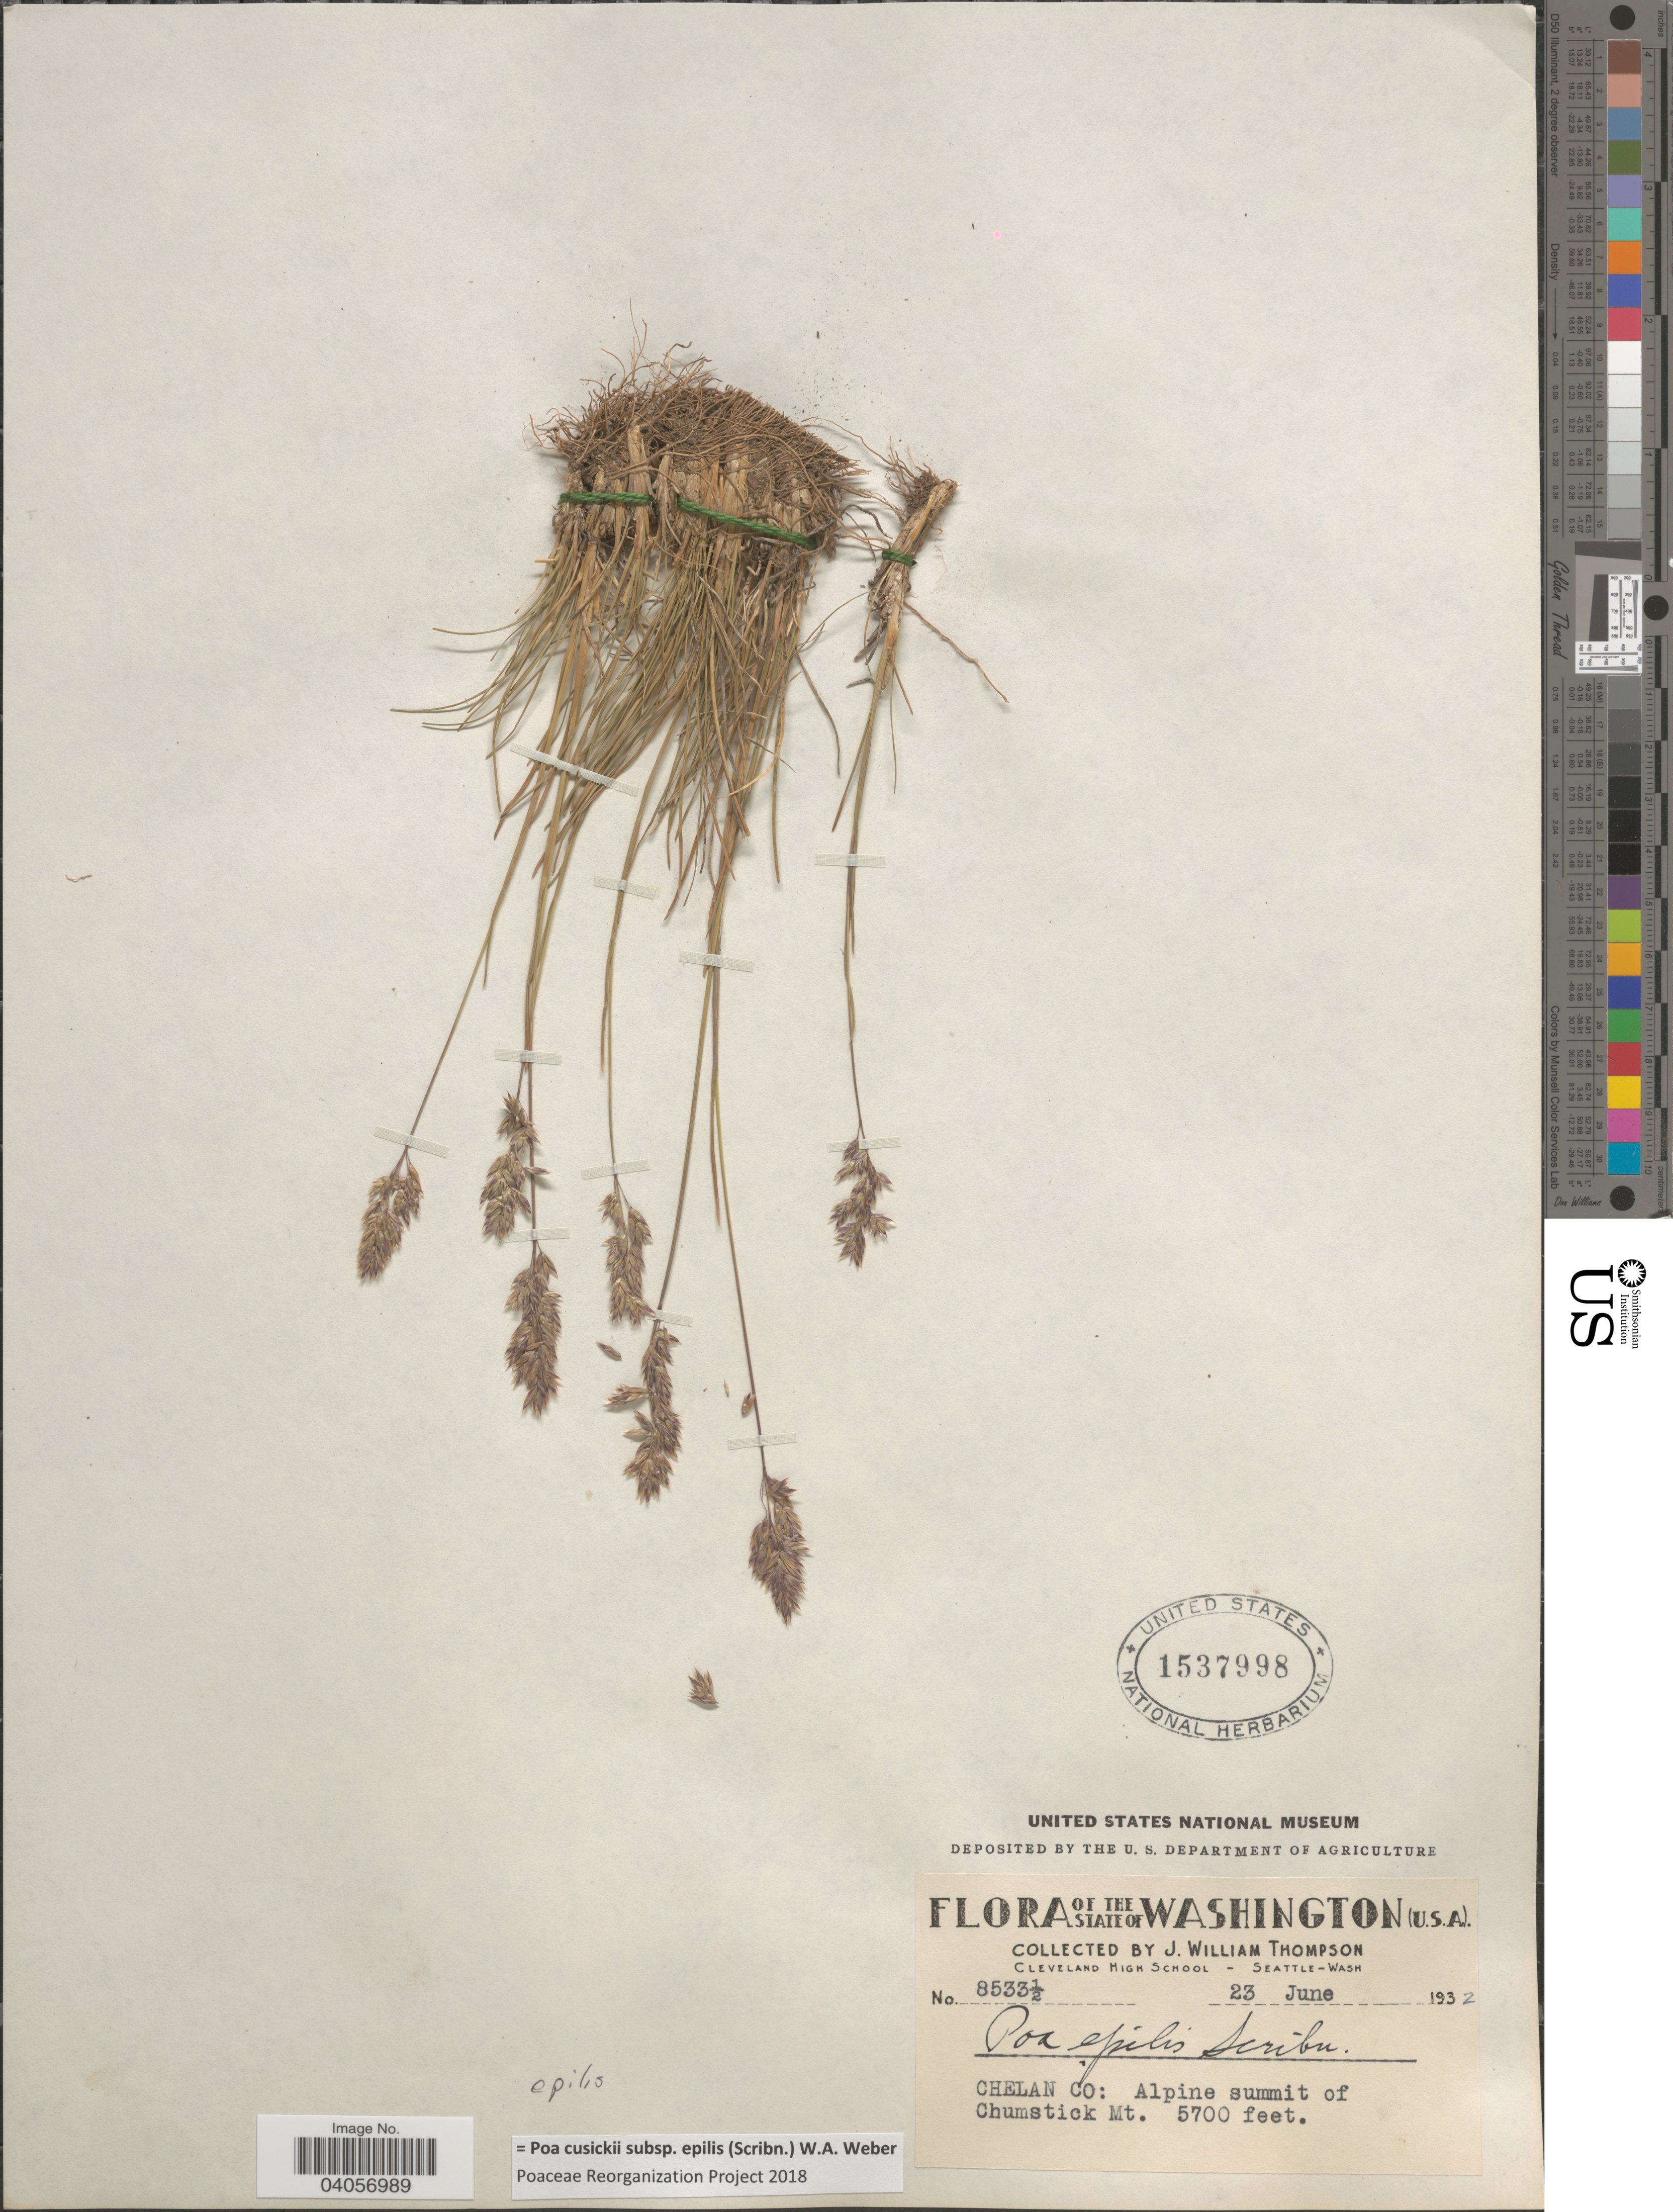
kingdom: Plantae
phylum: Tracheophyta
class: Liliopsida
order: Poales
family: Poaceae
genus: Poa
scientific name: Poa cusickii subsp. epilis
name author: (Scribn.) W.A. Weber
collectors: J. W. Thompson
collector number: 8533½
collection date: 1932-06-23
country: United States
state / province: Washington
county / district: Chelan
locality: Chelan Co: Alpine summit of Chumstick Mt.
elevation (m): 1737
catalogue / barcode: US 1537998